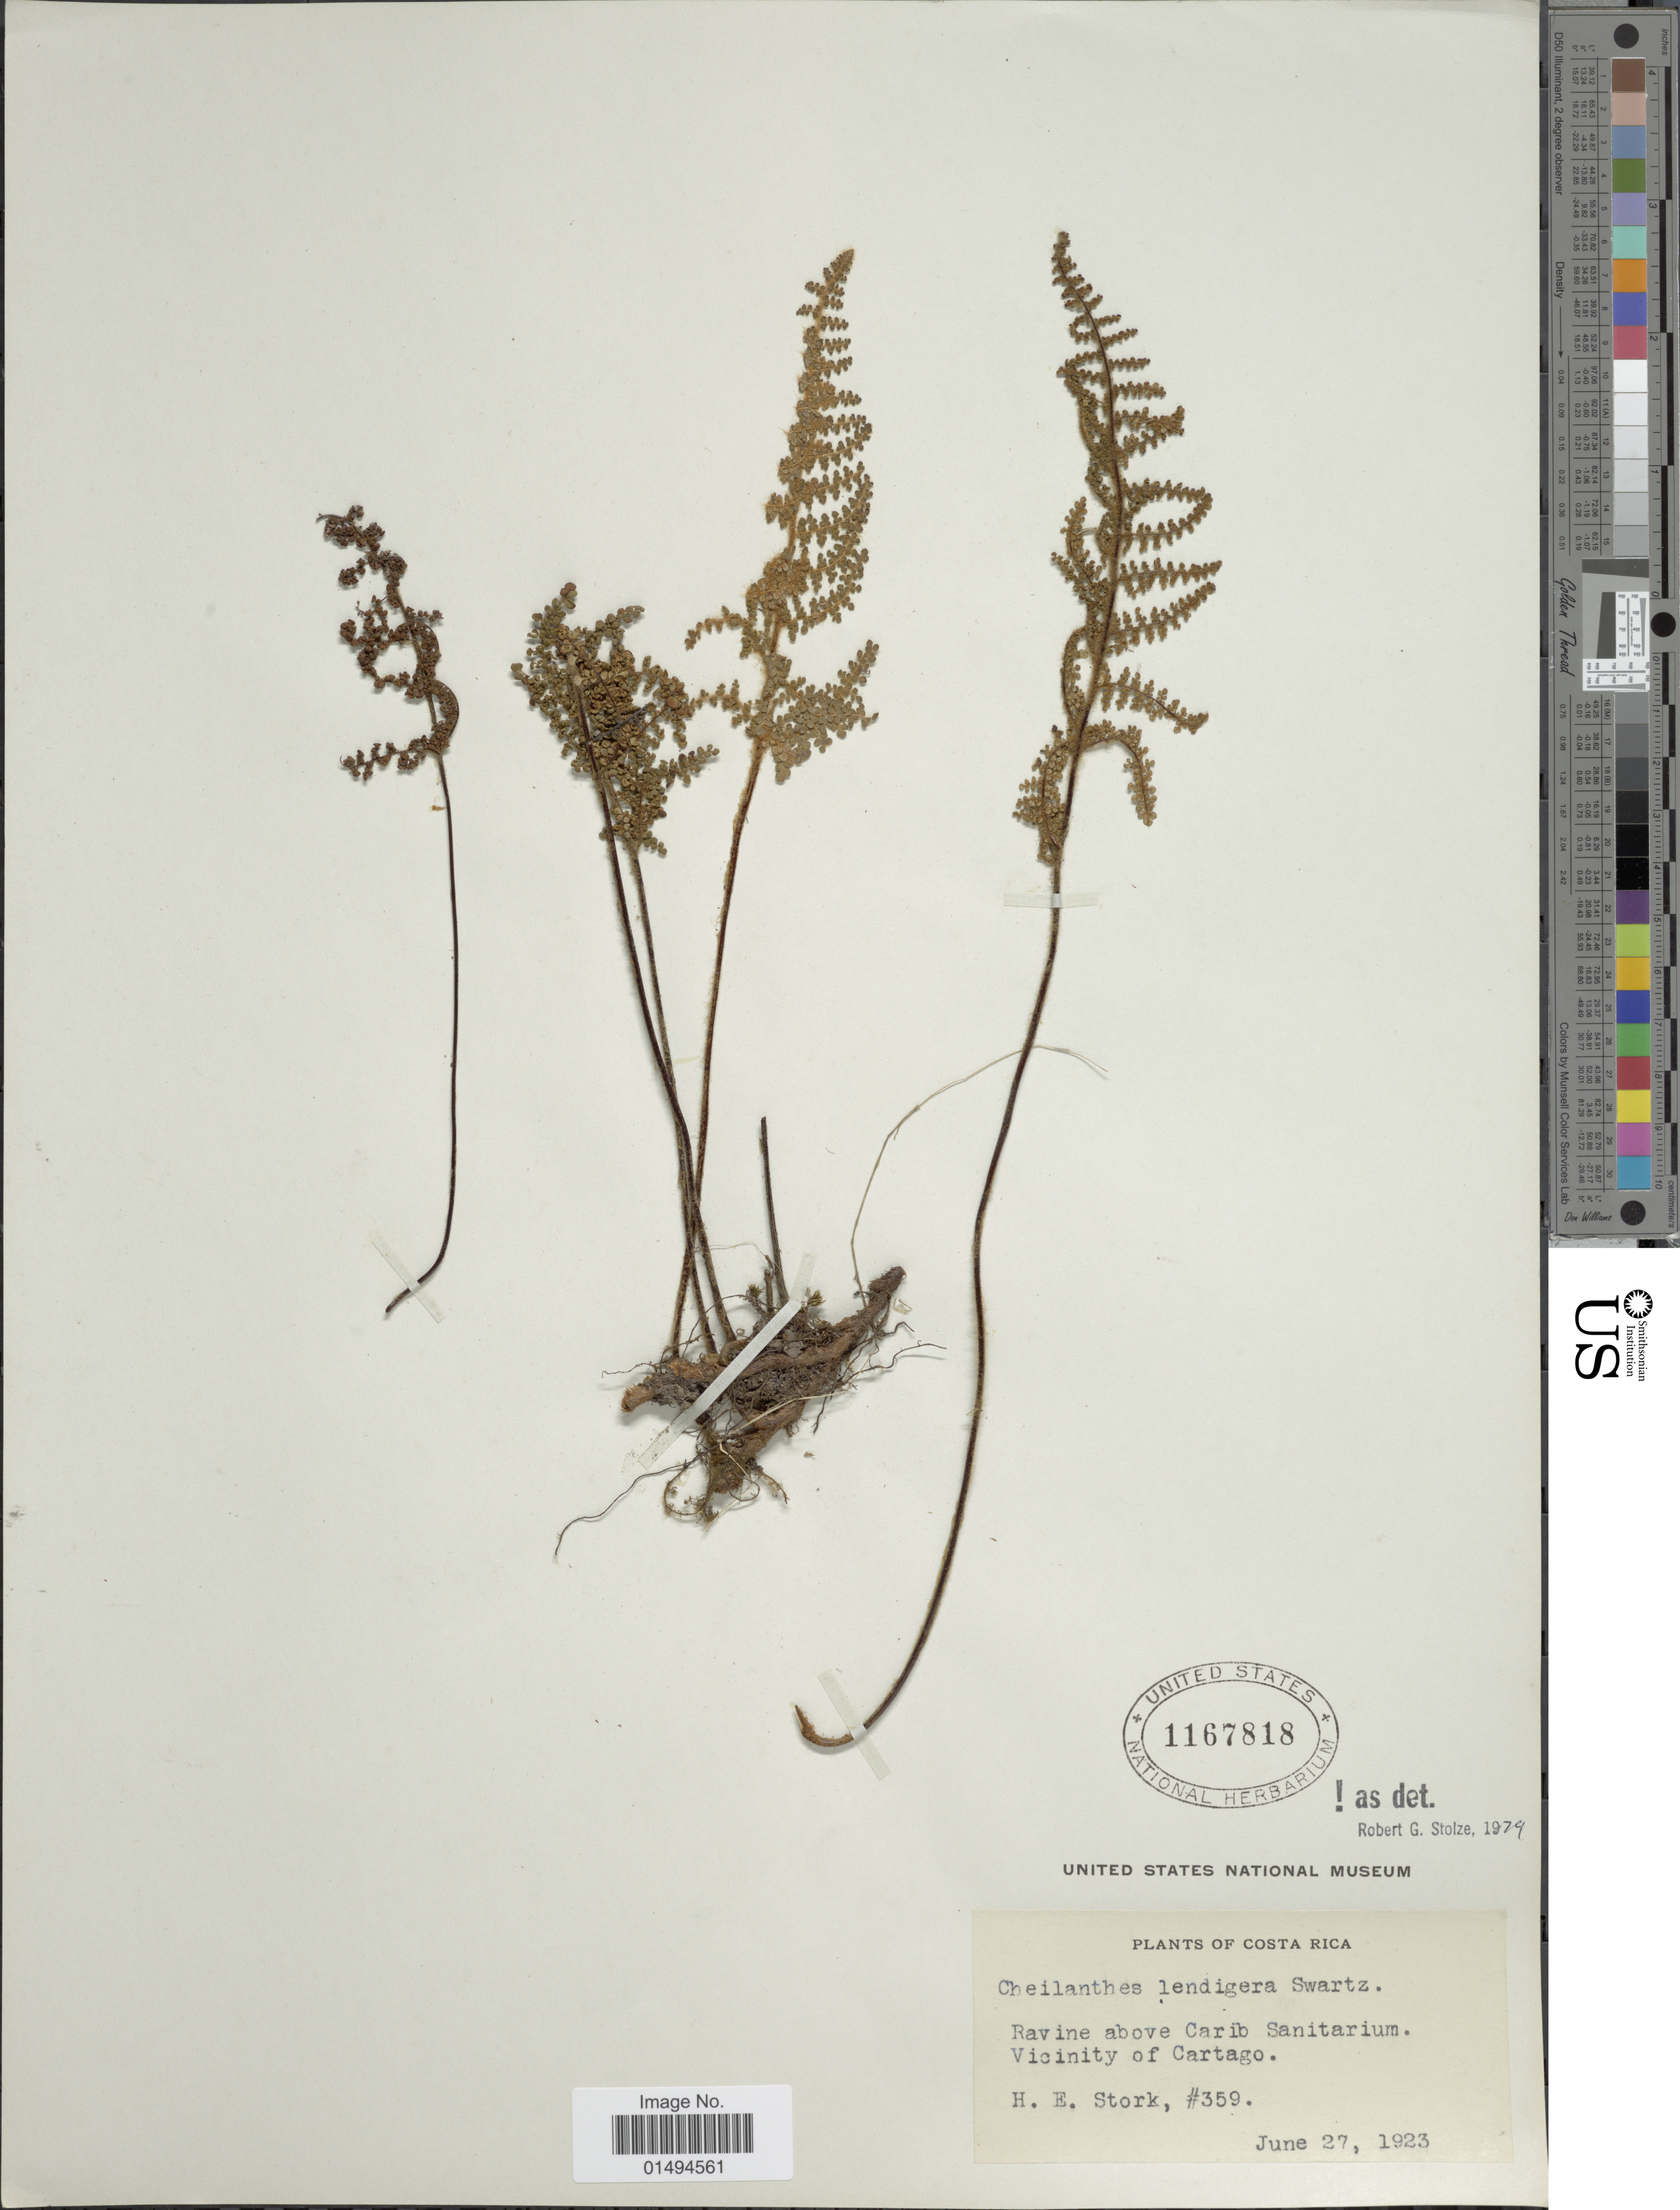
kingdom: Plantae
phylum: Tracheophyta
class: Polypodiopsida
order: Polypodiales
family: Pteridaceae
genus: Myriopteris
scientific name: Myriopteris lendigera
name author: (Cav.) J. Sm.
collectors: H. E. Stork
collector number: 359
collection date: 1923-06-27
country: Costa Rica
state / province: Cartago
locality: Vicinity of Cartago, Ravine above Carib Sanitarium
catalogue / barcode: US 1167818